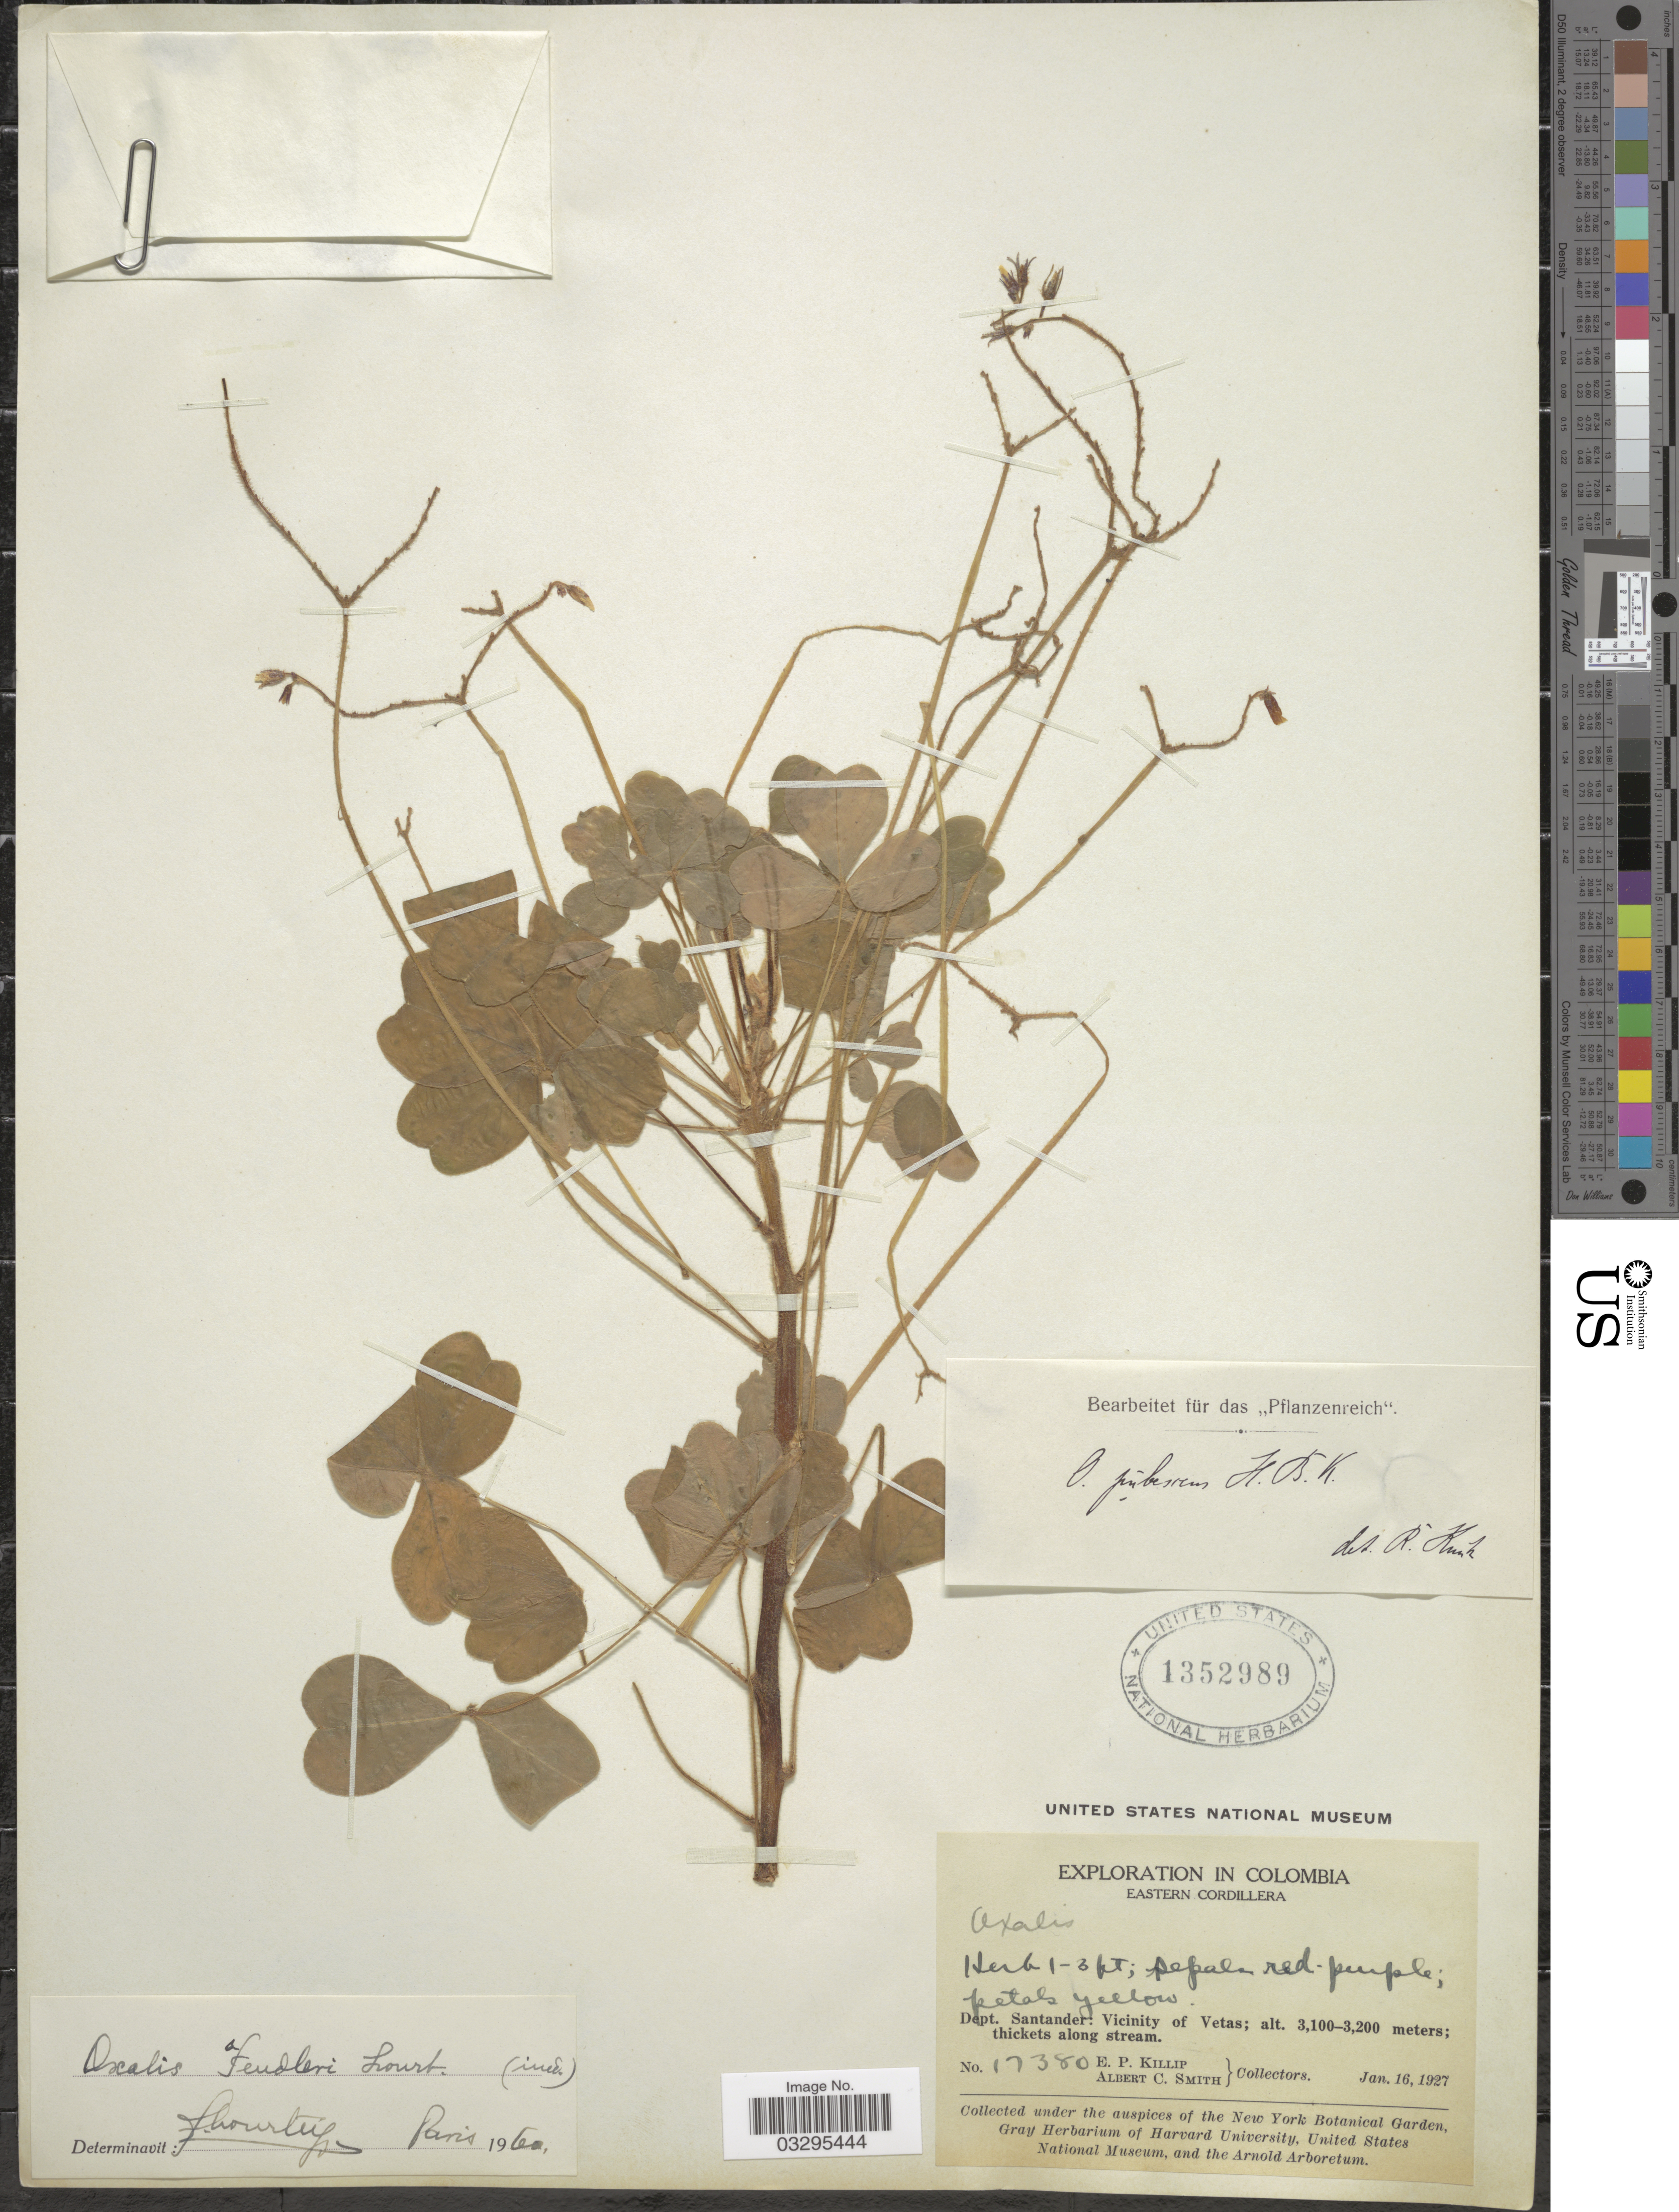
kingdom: Plantae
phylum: Tracheophyta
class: Magnoliopsida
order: Oxalidales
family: Oxalidaceae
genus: Oxalis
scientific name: Oxalis fendleri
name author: Lourteig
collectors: E. P. Killip & A. C. Smith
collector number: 17380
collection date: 1927-01-16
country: Colombia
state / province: Santander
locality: Eastern Cordillera. Dept. Santander: Vicinity of Vetas.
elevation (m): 3100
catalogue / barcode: US 1352989